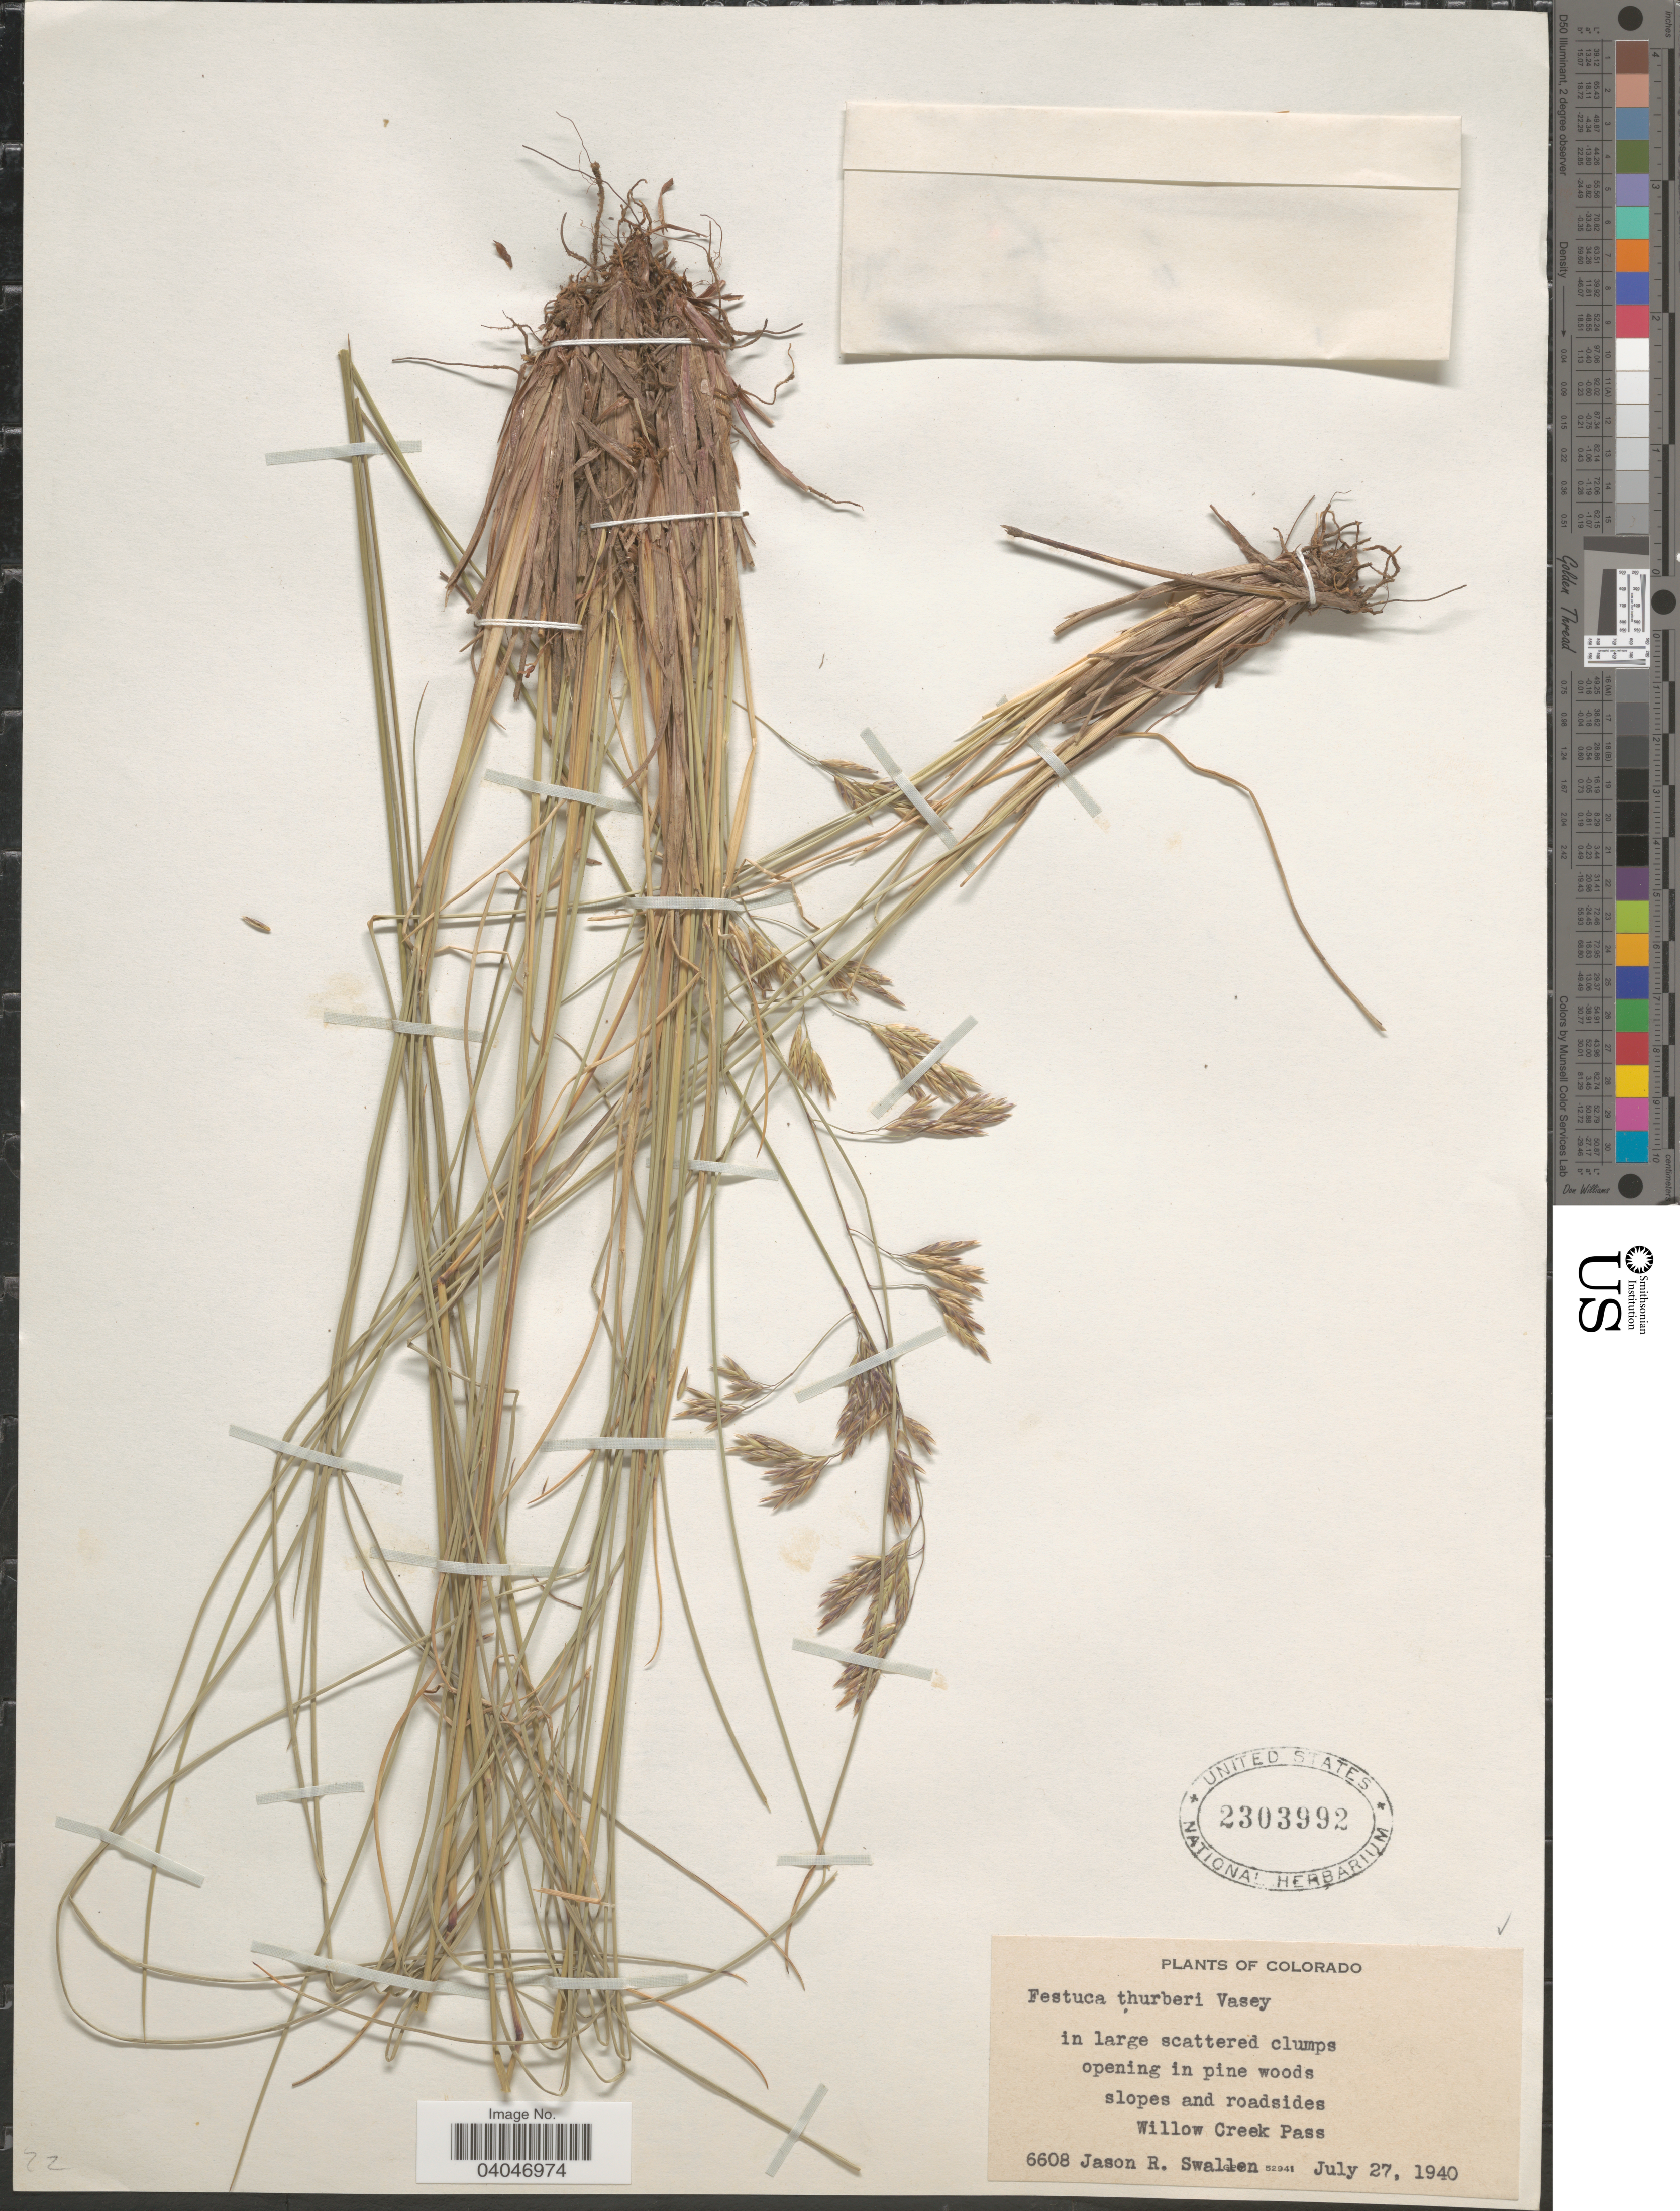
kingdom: Plantae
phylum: Tracheophyta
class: Liliopsida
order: Poales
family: Poaceae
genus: Festuca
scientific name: Festuca thurberi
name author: Vasey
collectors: J. R. Swallen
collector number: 6608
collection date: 1940-07-27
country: United States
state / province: Colorado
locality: Slopes and roadsides. Willow Creek Pass.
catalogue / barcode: US 2303992